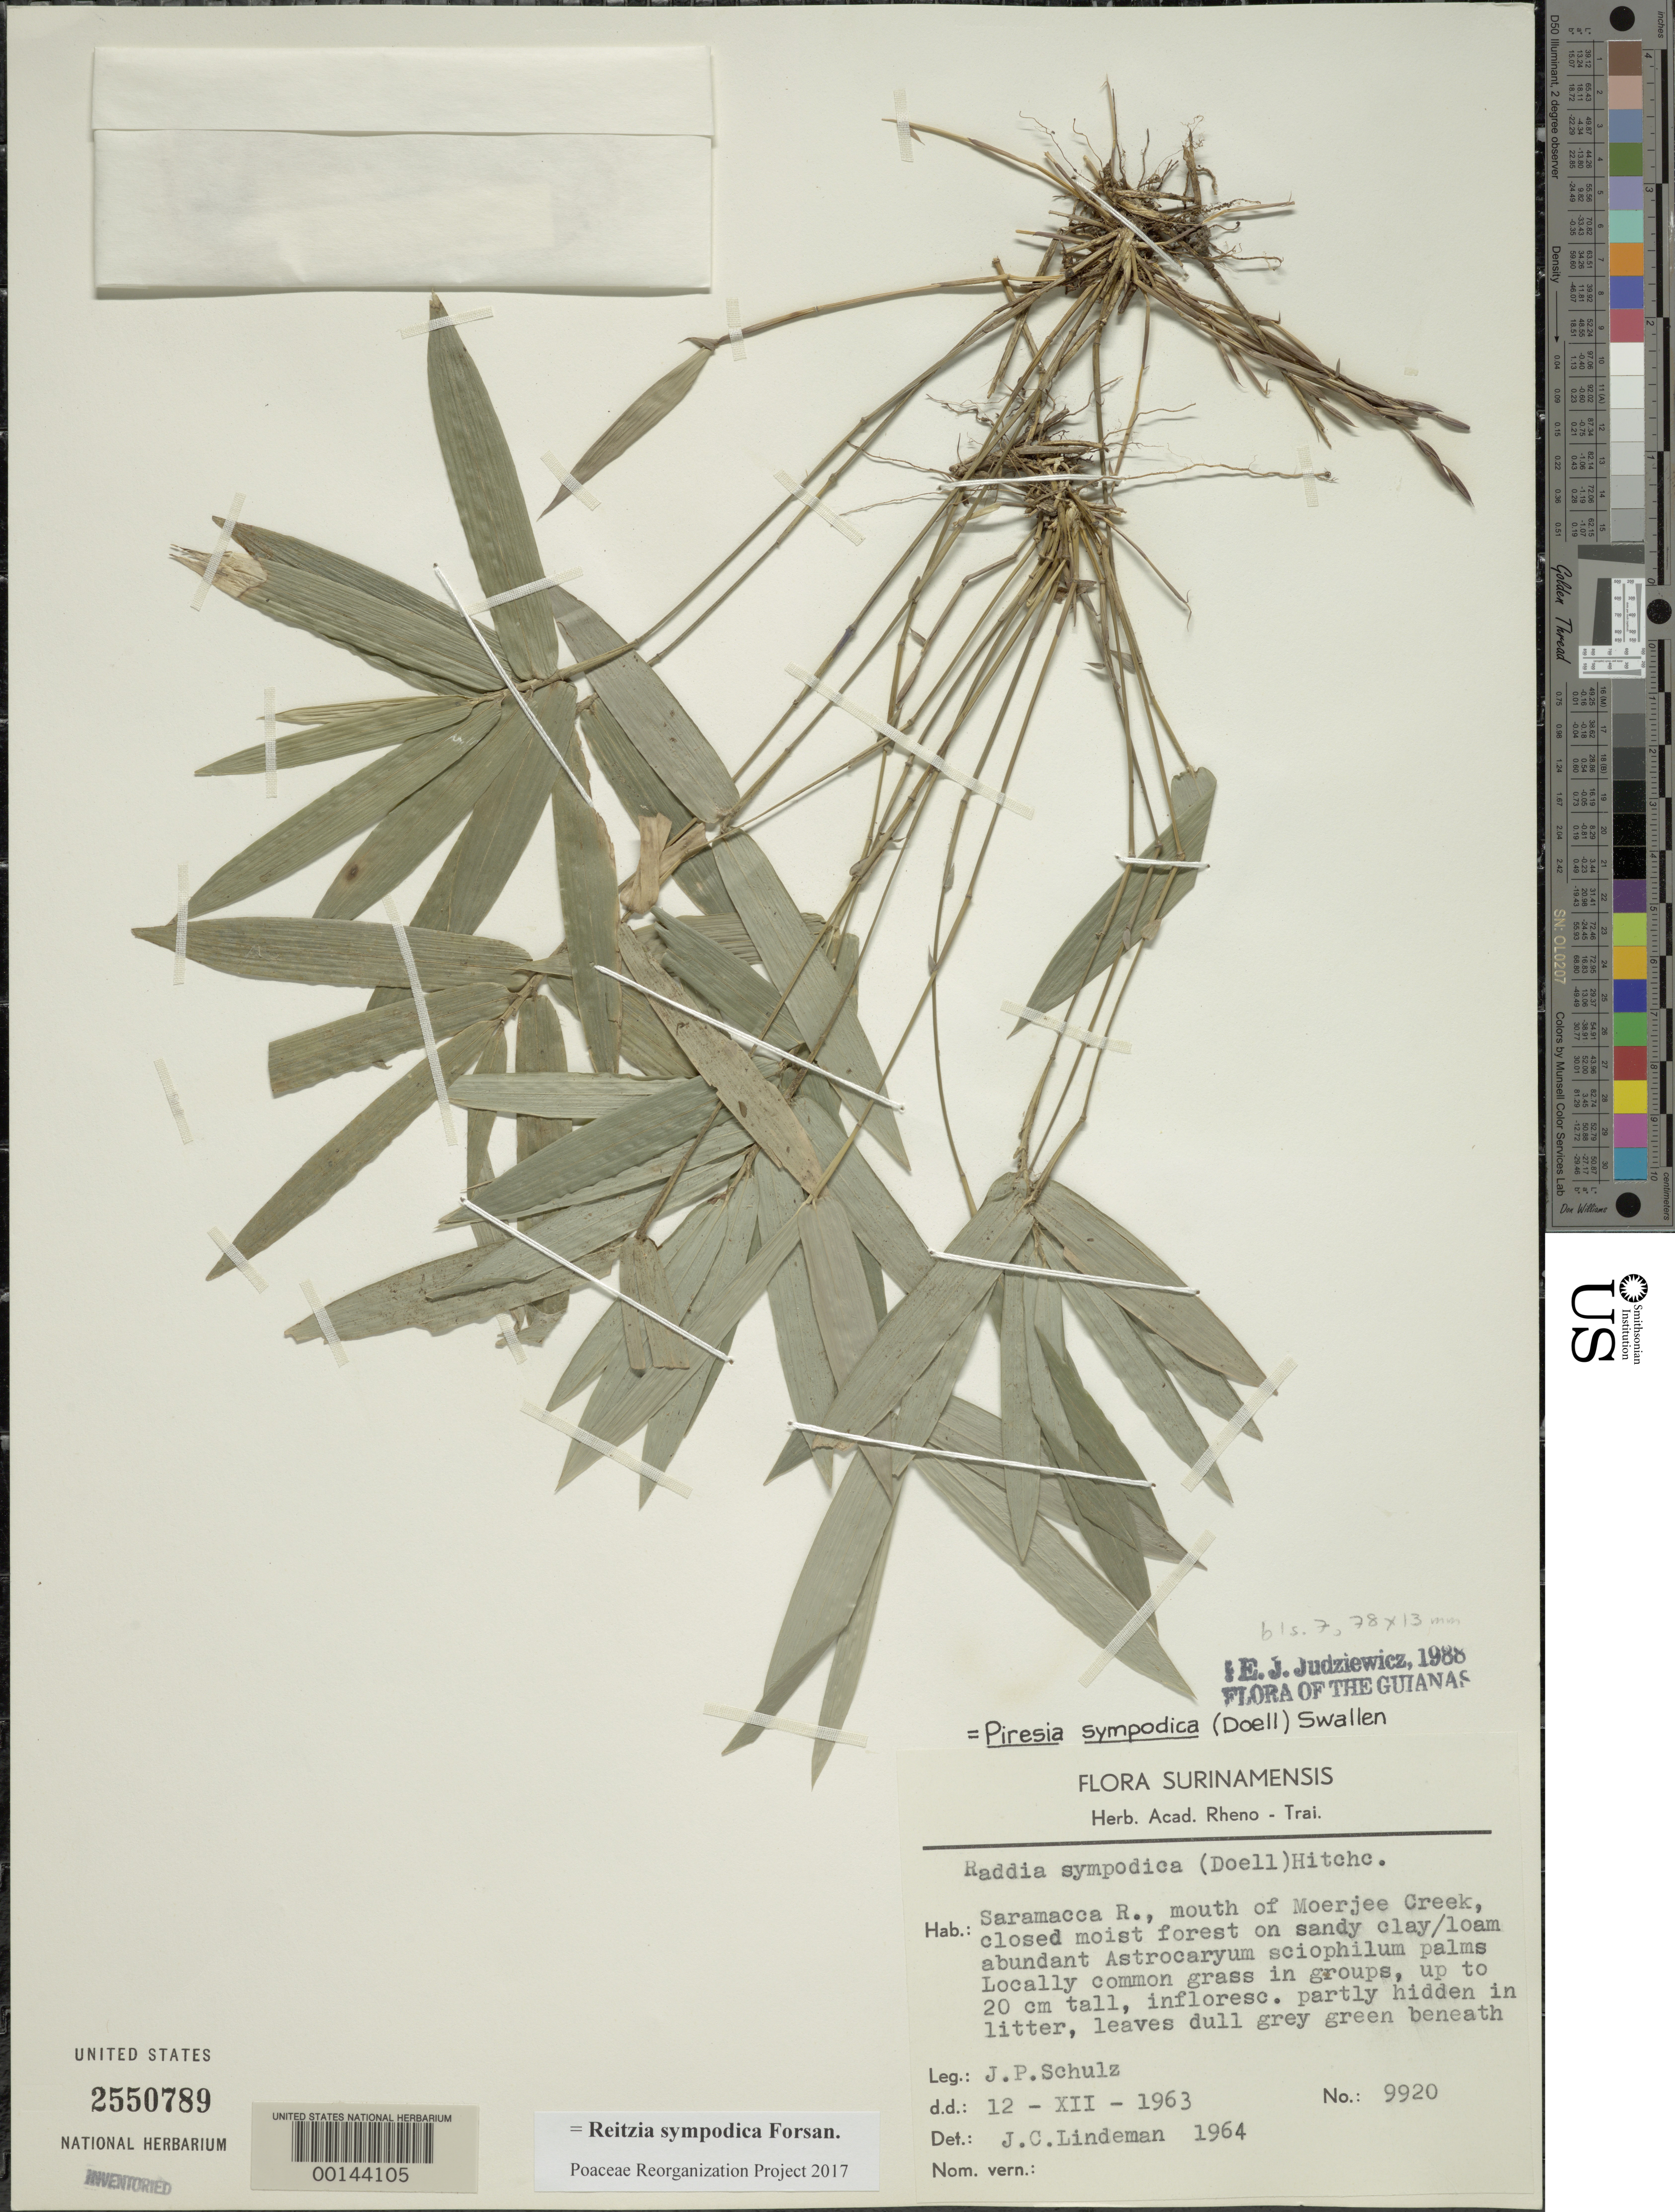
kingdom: Plantae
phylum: Tracheophyta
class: Liliopsida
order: Poales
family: Poaceae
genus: Reitzia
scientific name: Reitzia sympodica ined. 2019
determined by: Poaceae Reorganization Project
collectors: J. P. Schulz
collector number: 9920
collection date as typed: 12 Dec 1963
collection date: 1963-12-12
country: Suriname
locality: Sramacca rv.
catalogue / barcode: US 2550789